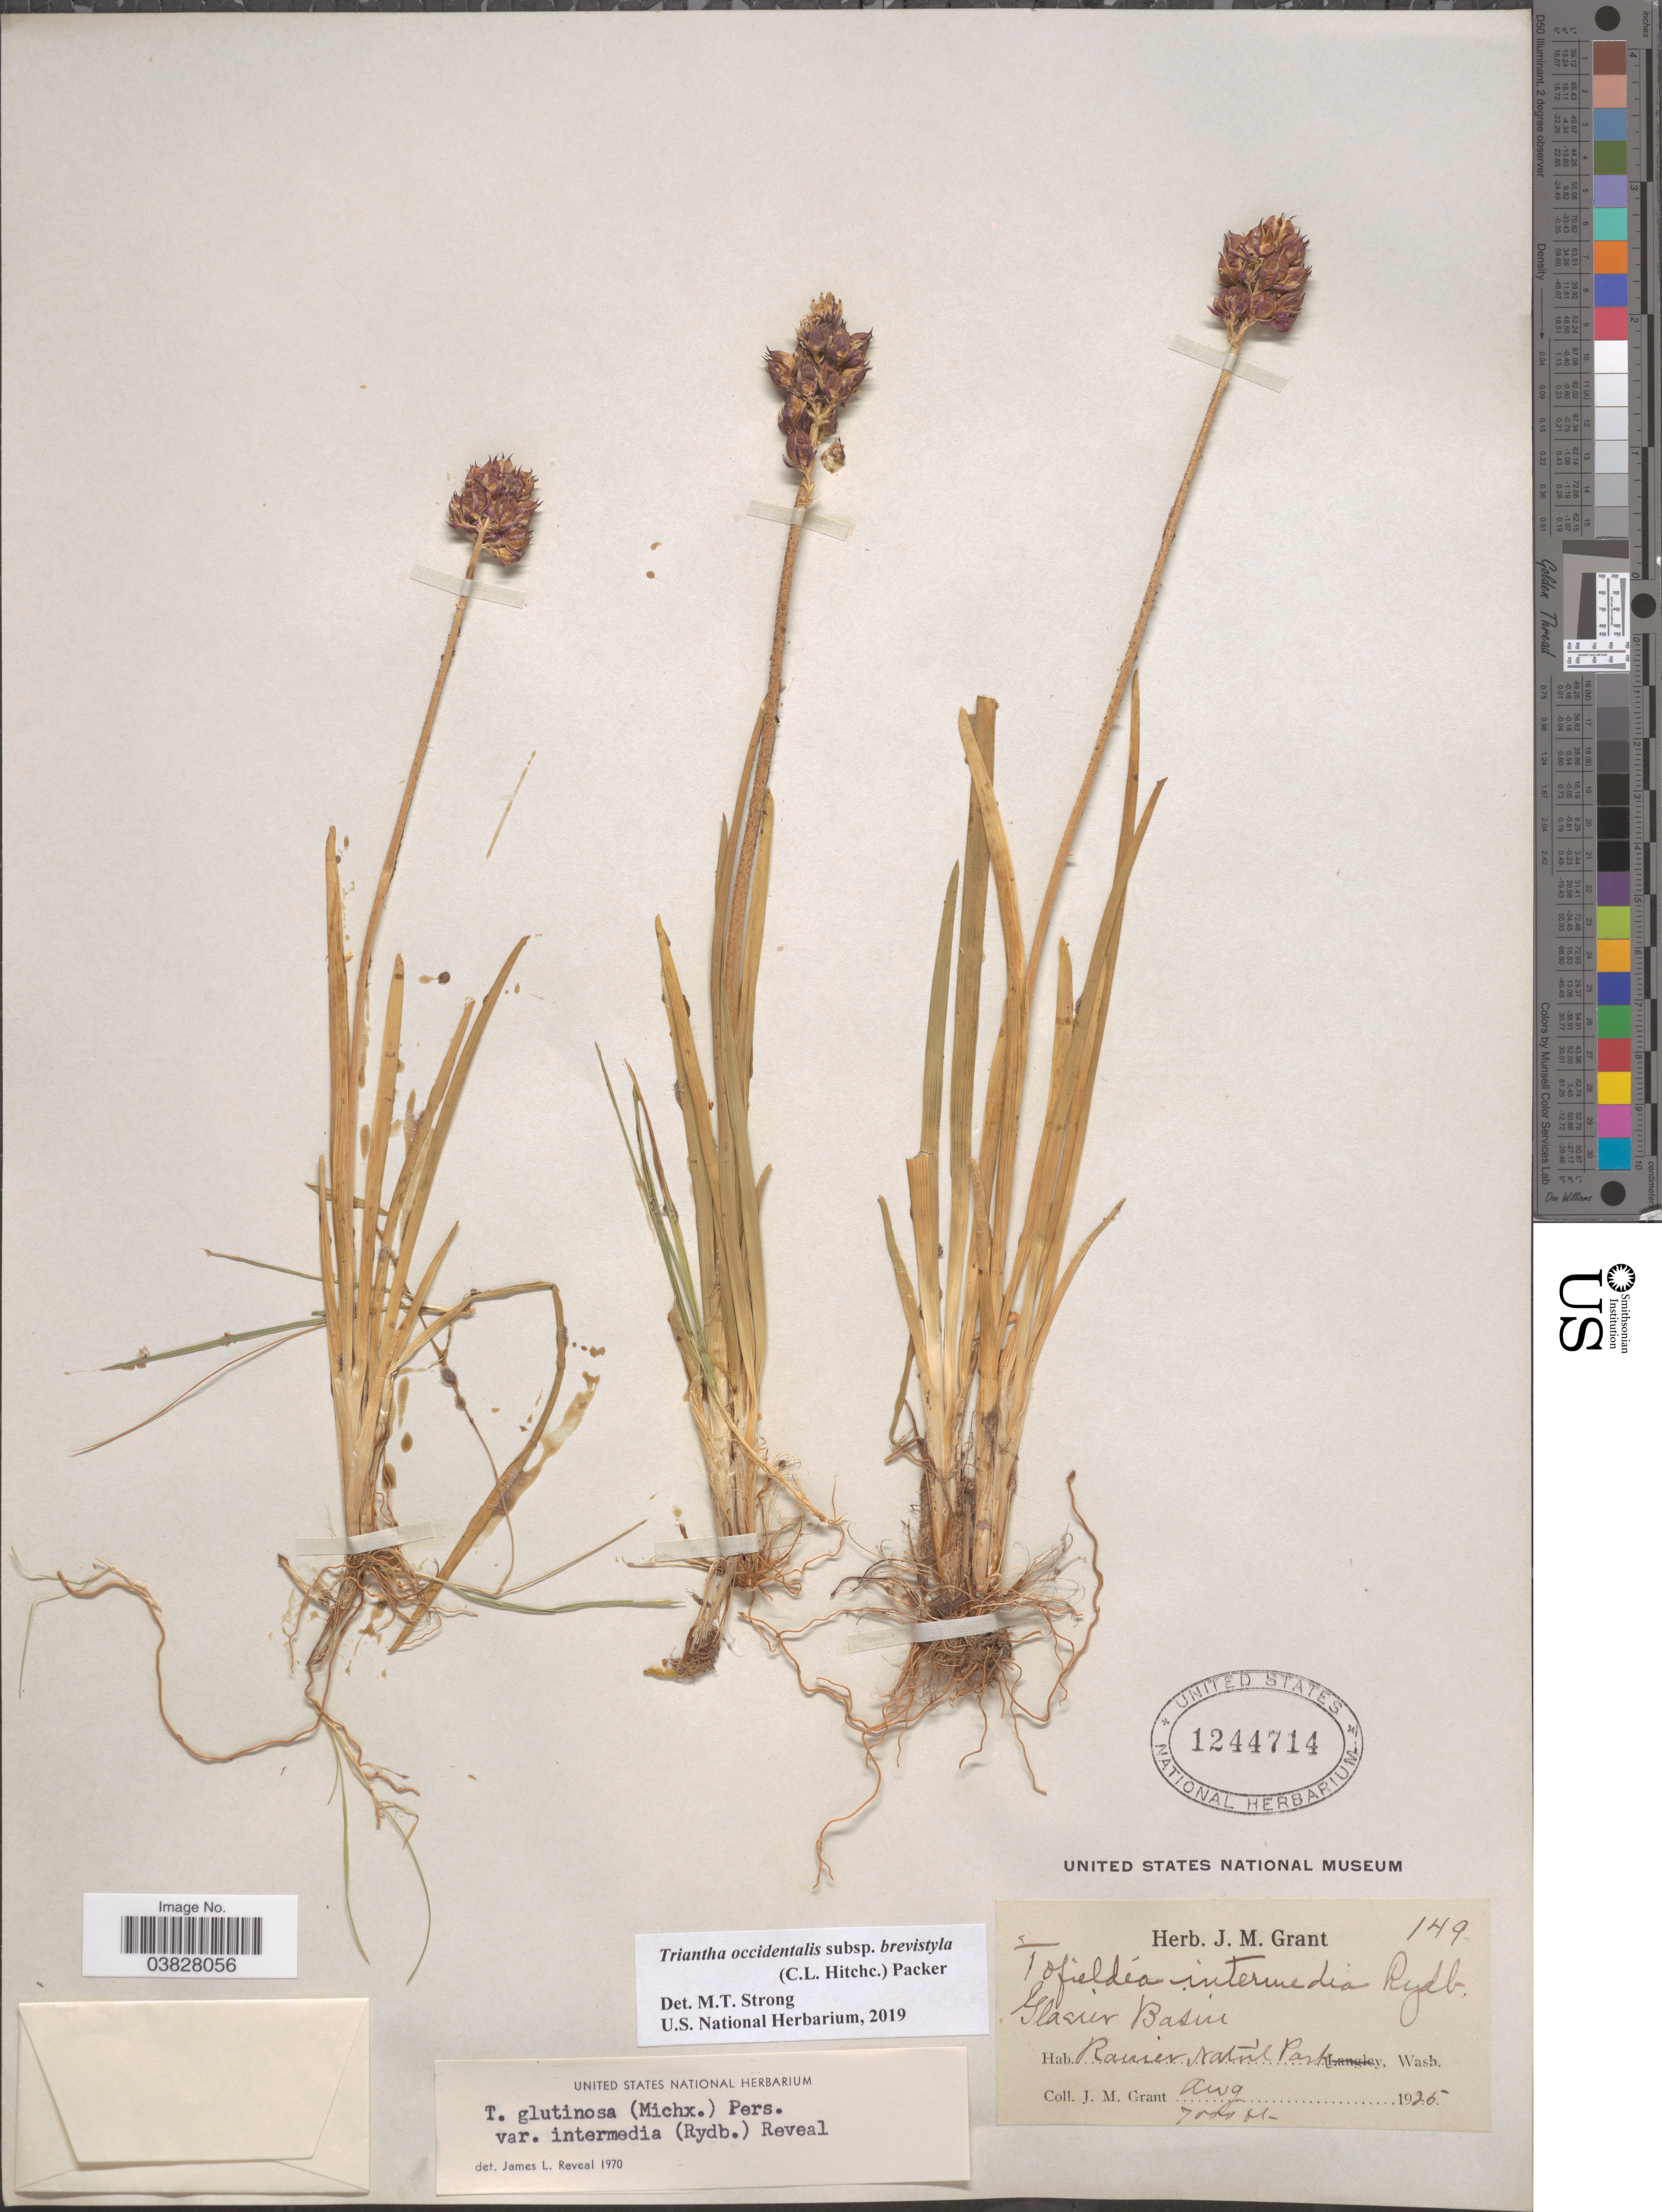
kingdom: Plantae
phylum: Tracheophyta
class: Liliopsida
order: Alismatales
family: Tofieldiaceae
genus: Triantha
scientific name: Triantha occidentalis subsp. brevistyla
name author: (C.L. Hitchc.) Packer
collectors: J. M. Grant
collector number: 149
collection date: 1925-08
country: United States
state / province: Washington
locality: Glacier Basin. Rainier Nat'nl Park.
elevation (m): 2134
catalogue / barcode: US 1244714